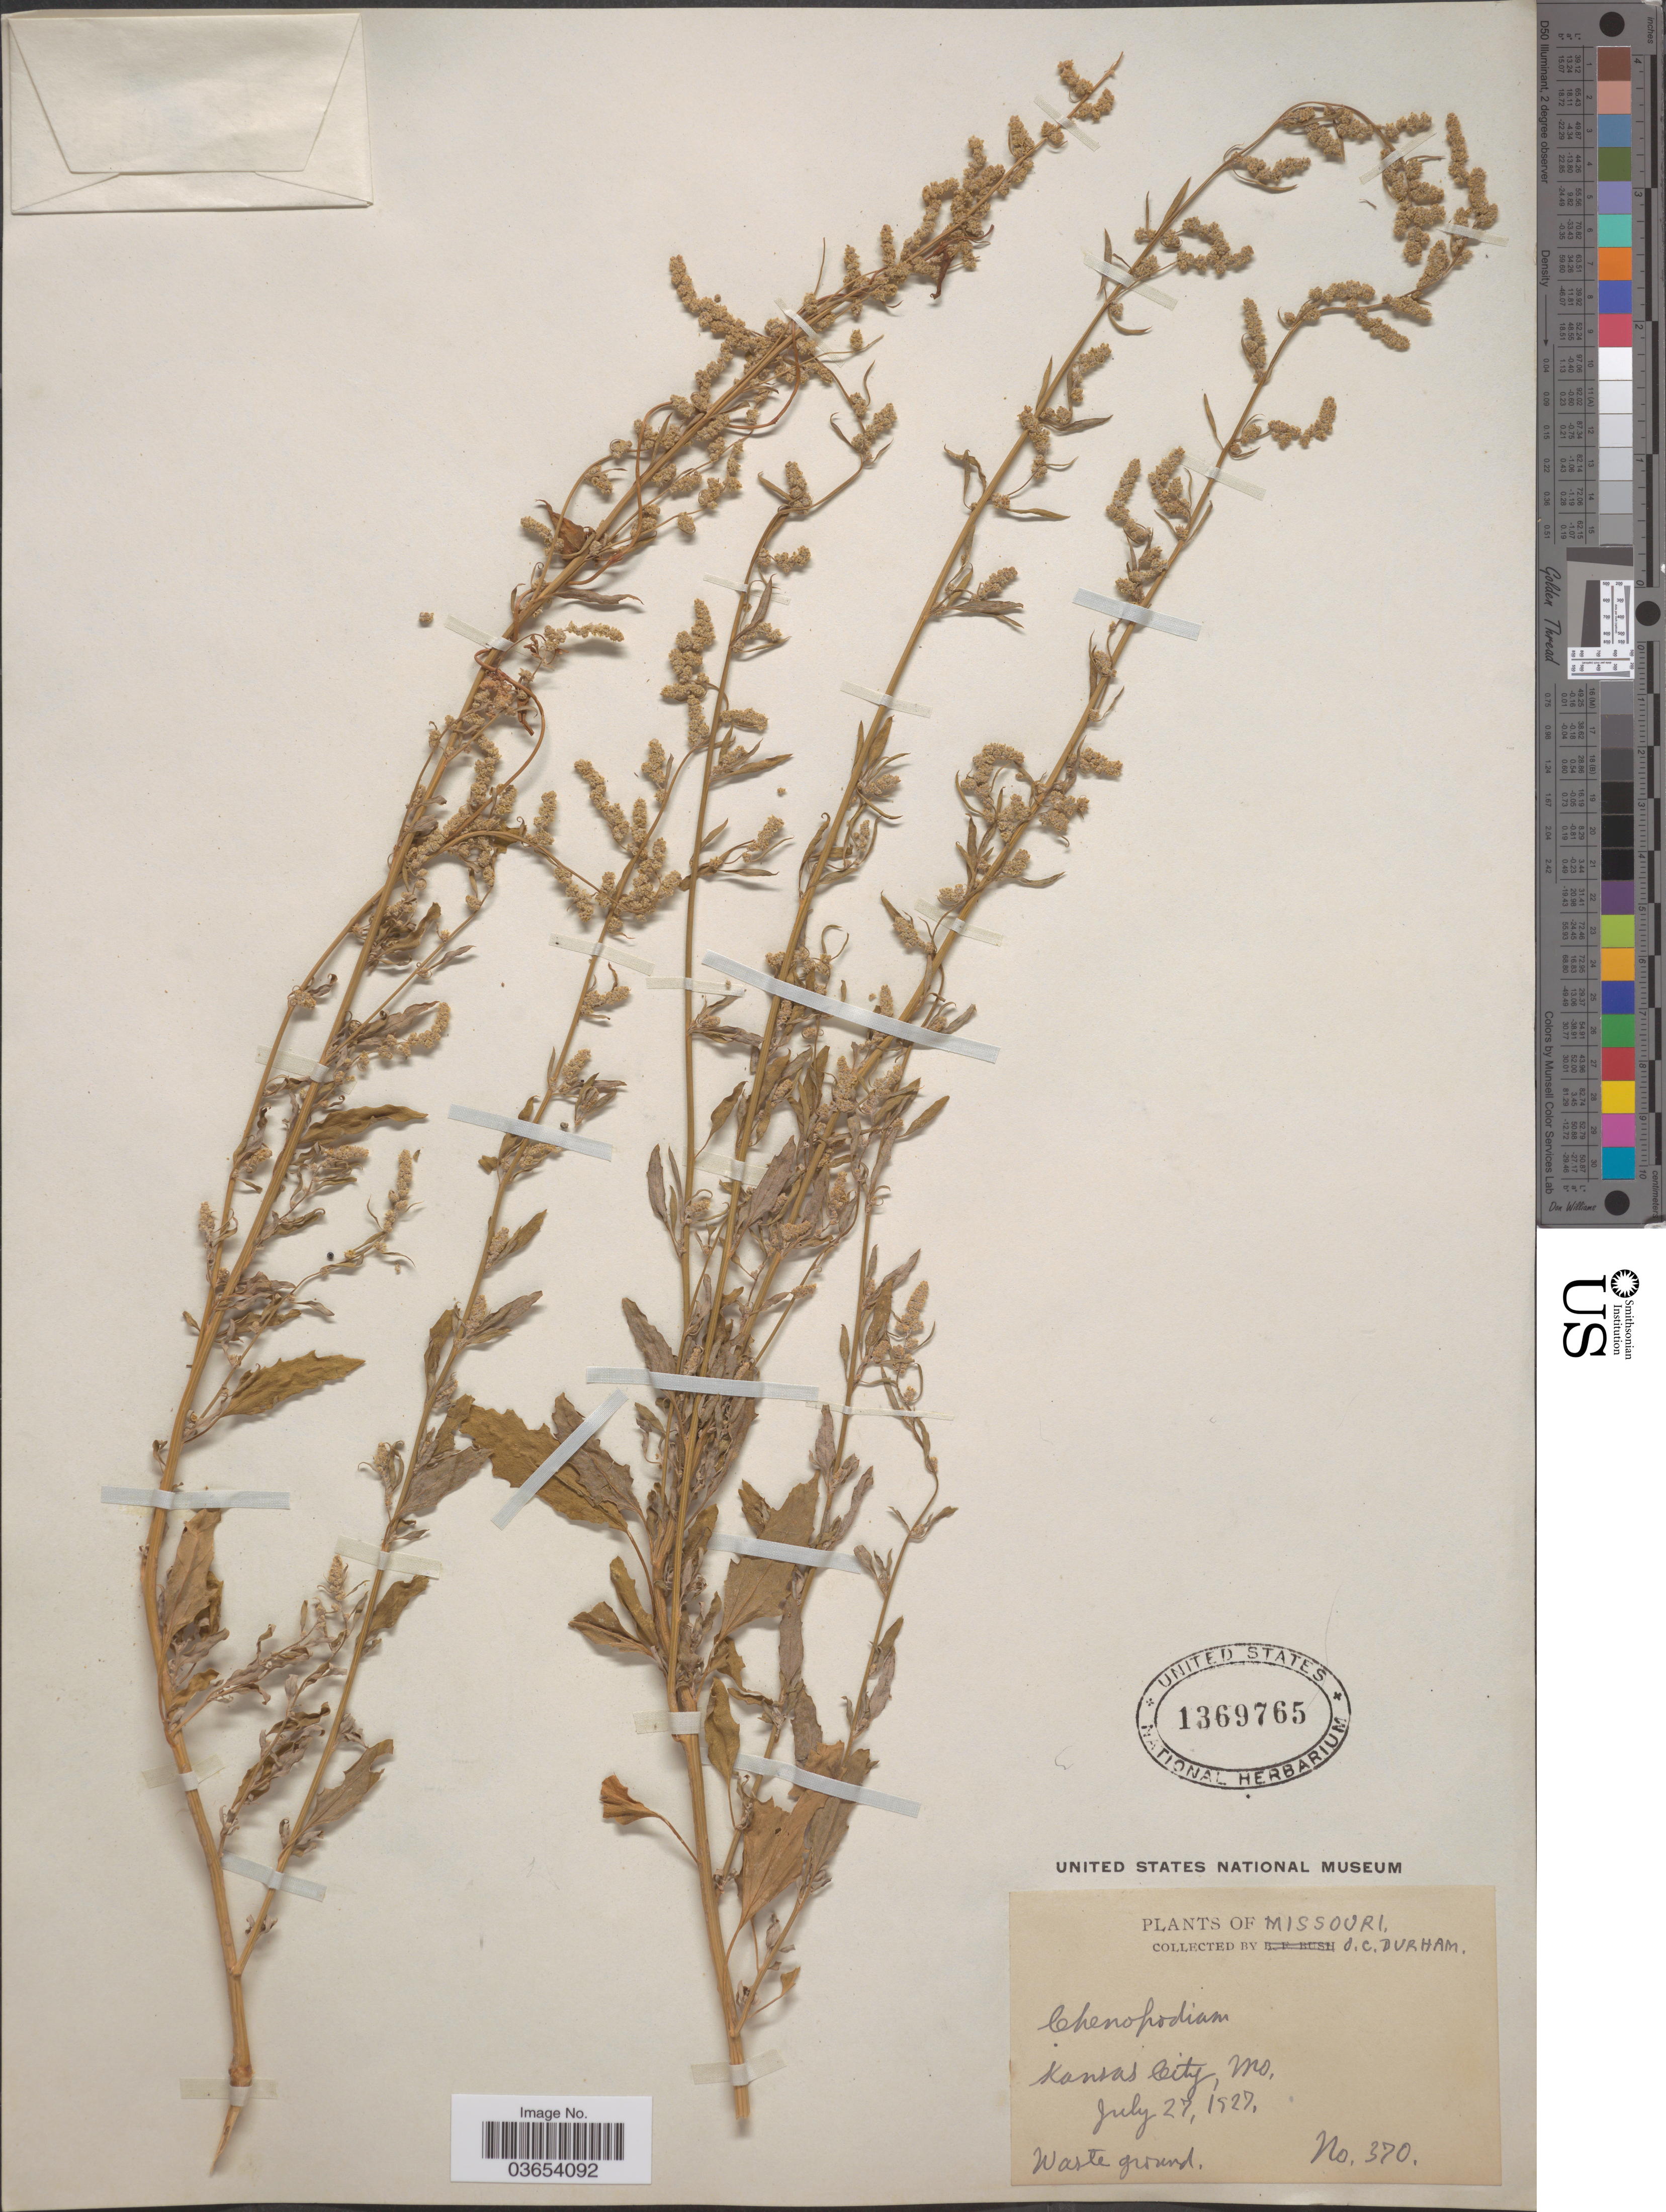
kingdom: Plantae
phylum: Tracheophyta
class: Magnoliopsida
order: Caryophyllales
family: Amaranthaceae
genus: Chenopodium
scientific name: Chenopodium sp.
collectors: O. Durham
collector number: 370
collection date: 1927-07-27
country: United States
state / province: Missouri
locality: Kansas City.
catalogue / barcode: US 1369765